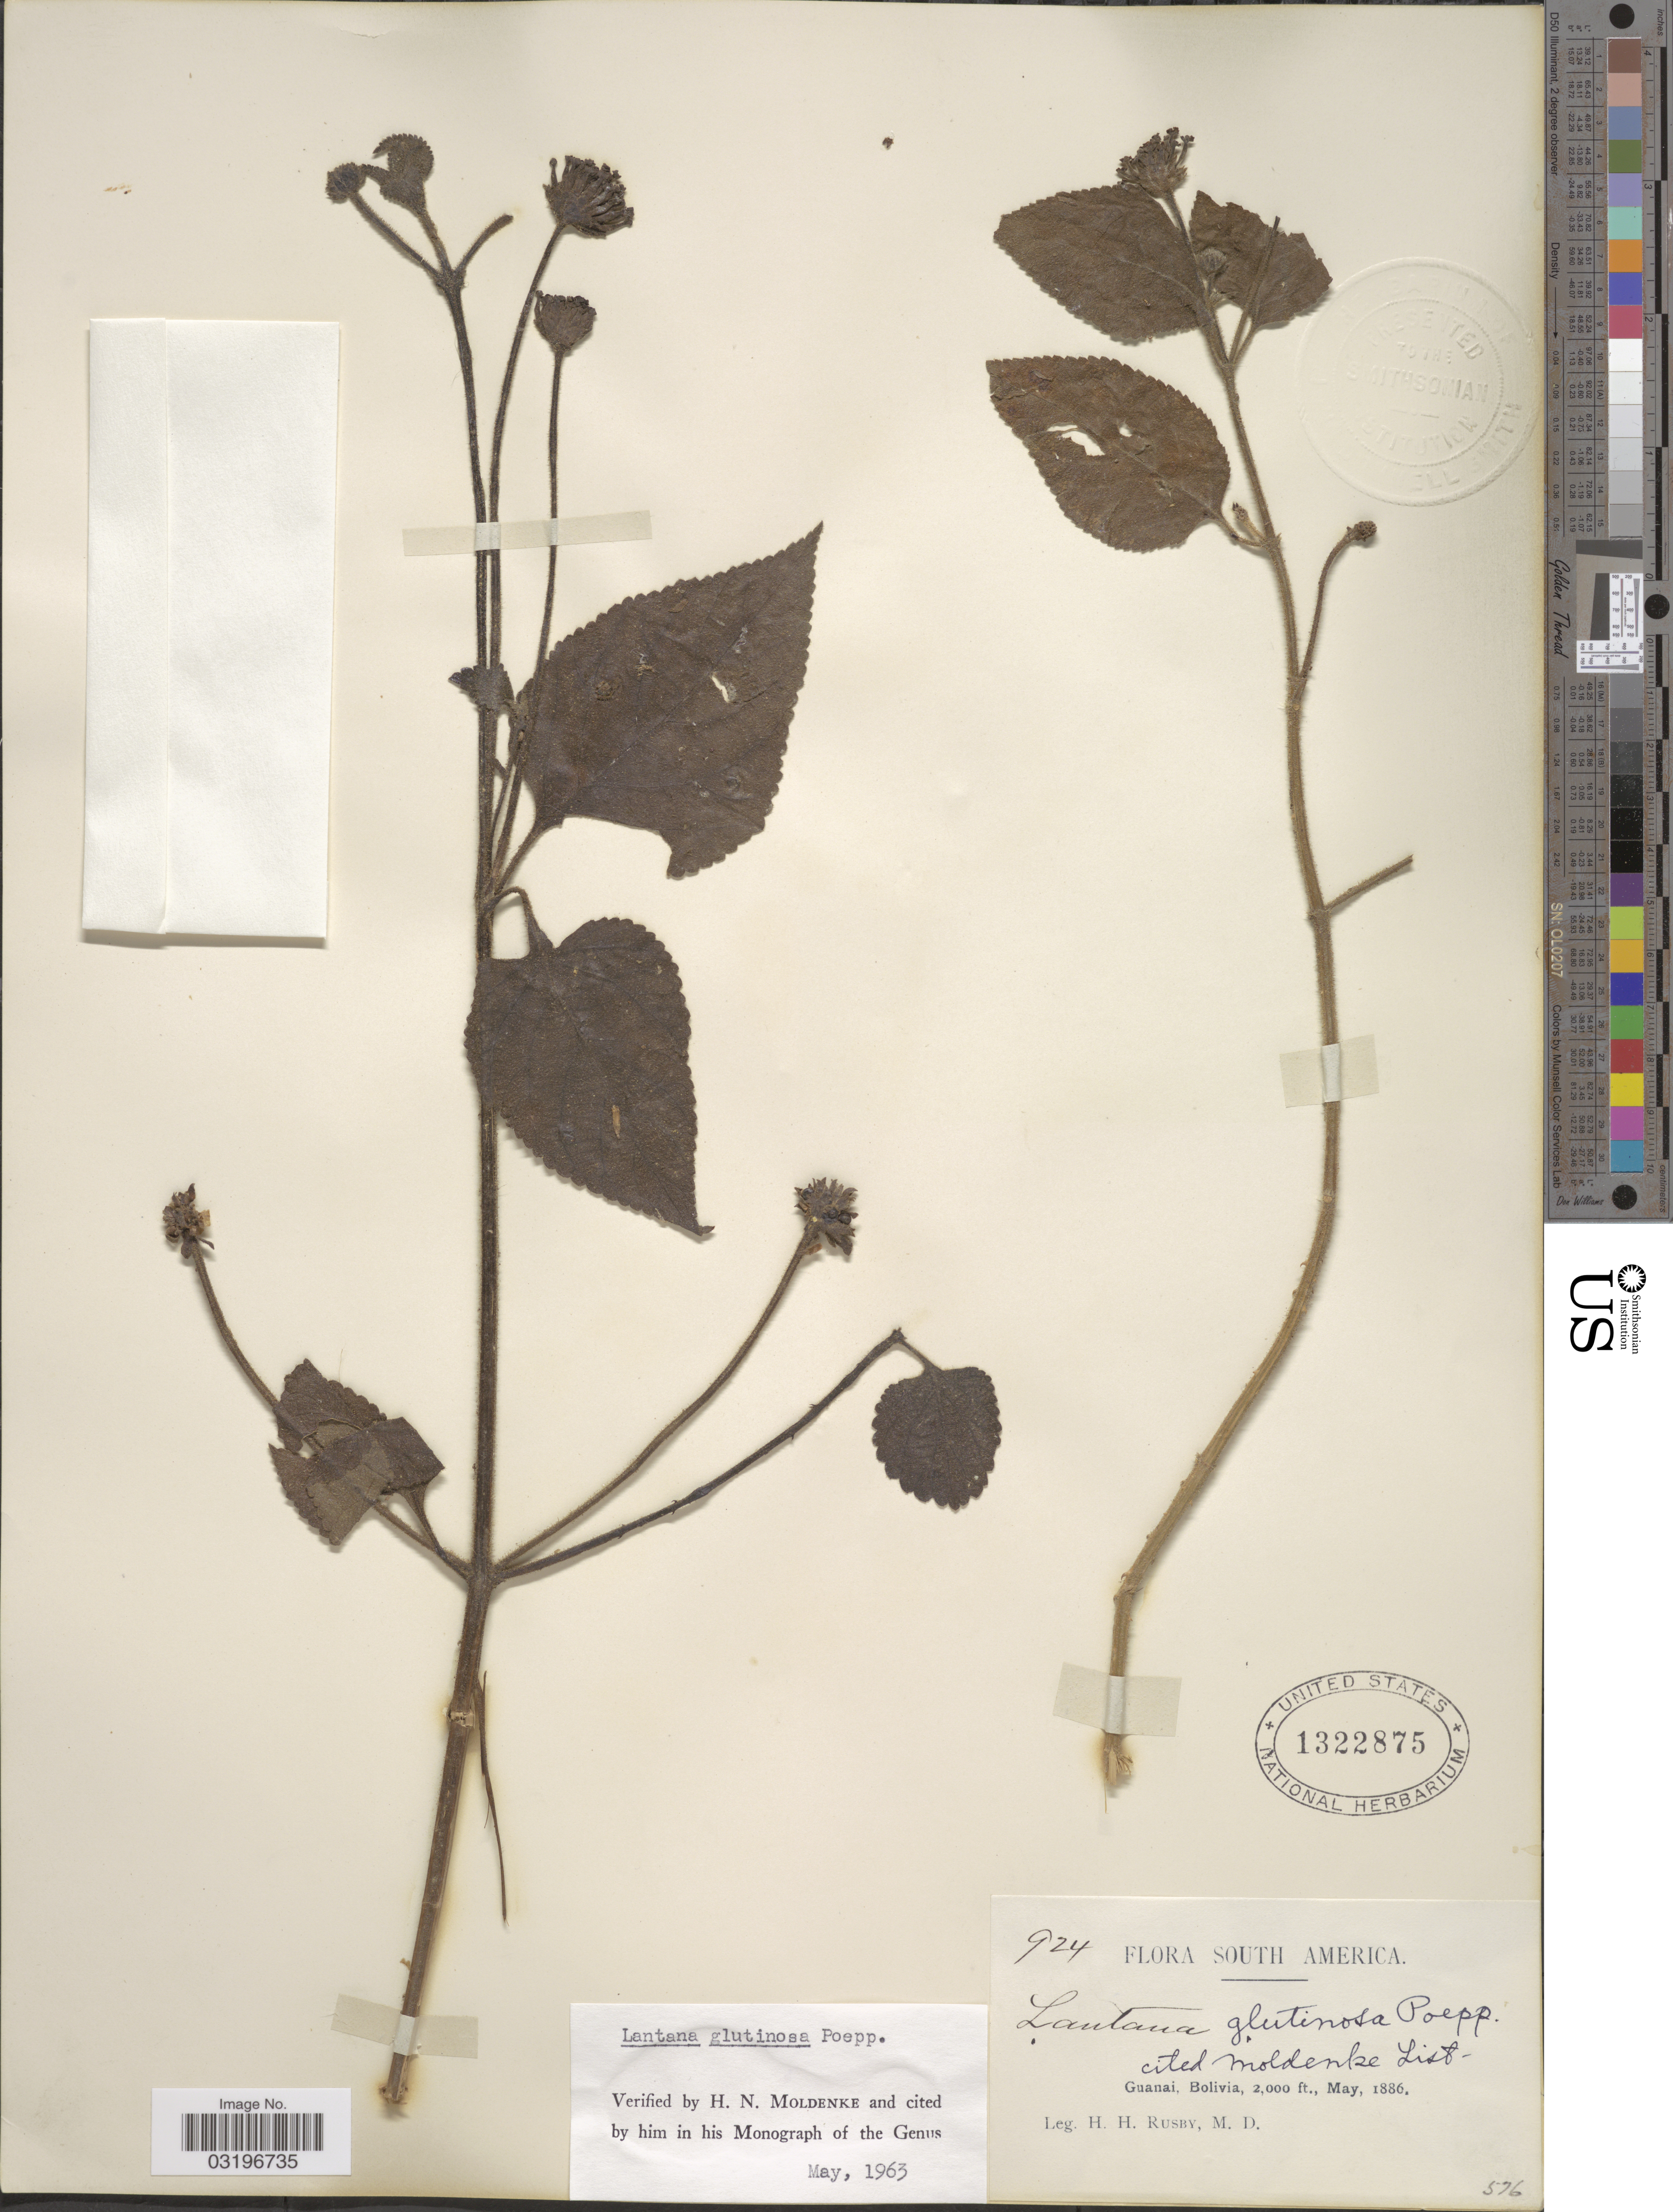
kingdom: Plantae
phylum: Tracheophyta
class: Magnoliopsida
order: Lamiales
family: Verbenaceae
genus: Lantana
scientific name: Lantana glutinosa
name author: Poepp.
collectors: H. H. Rusby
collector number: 924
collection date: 1886-05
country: Bolivia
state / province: La Páz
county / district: Larecaja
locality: Guanay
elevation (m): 610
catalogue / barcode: US 1322875